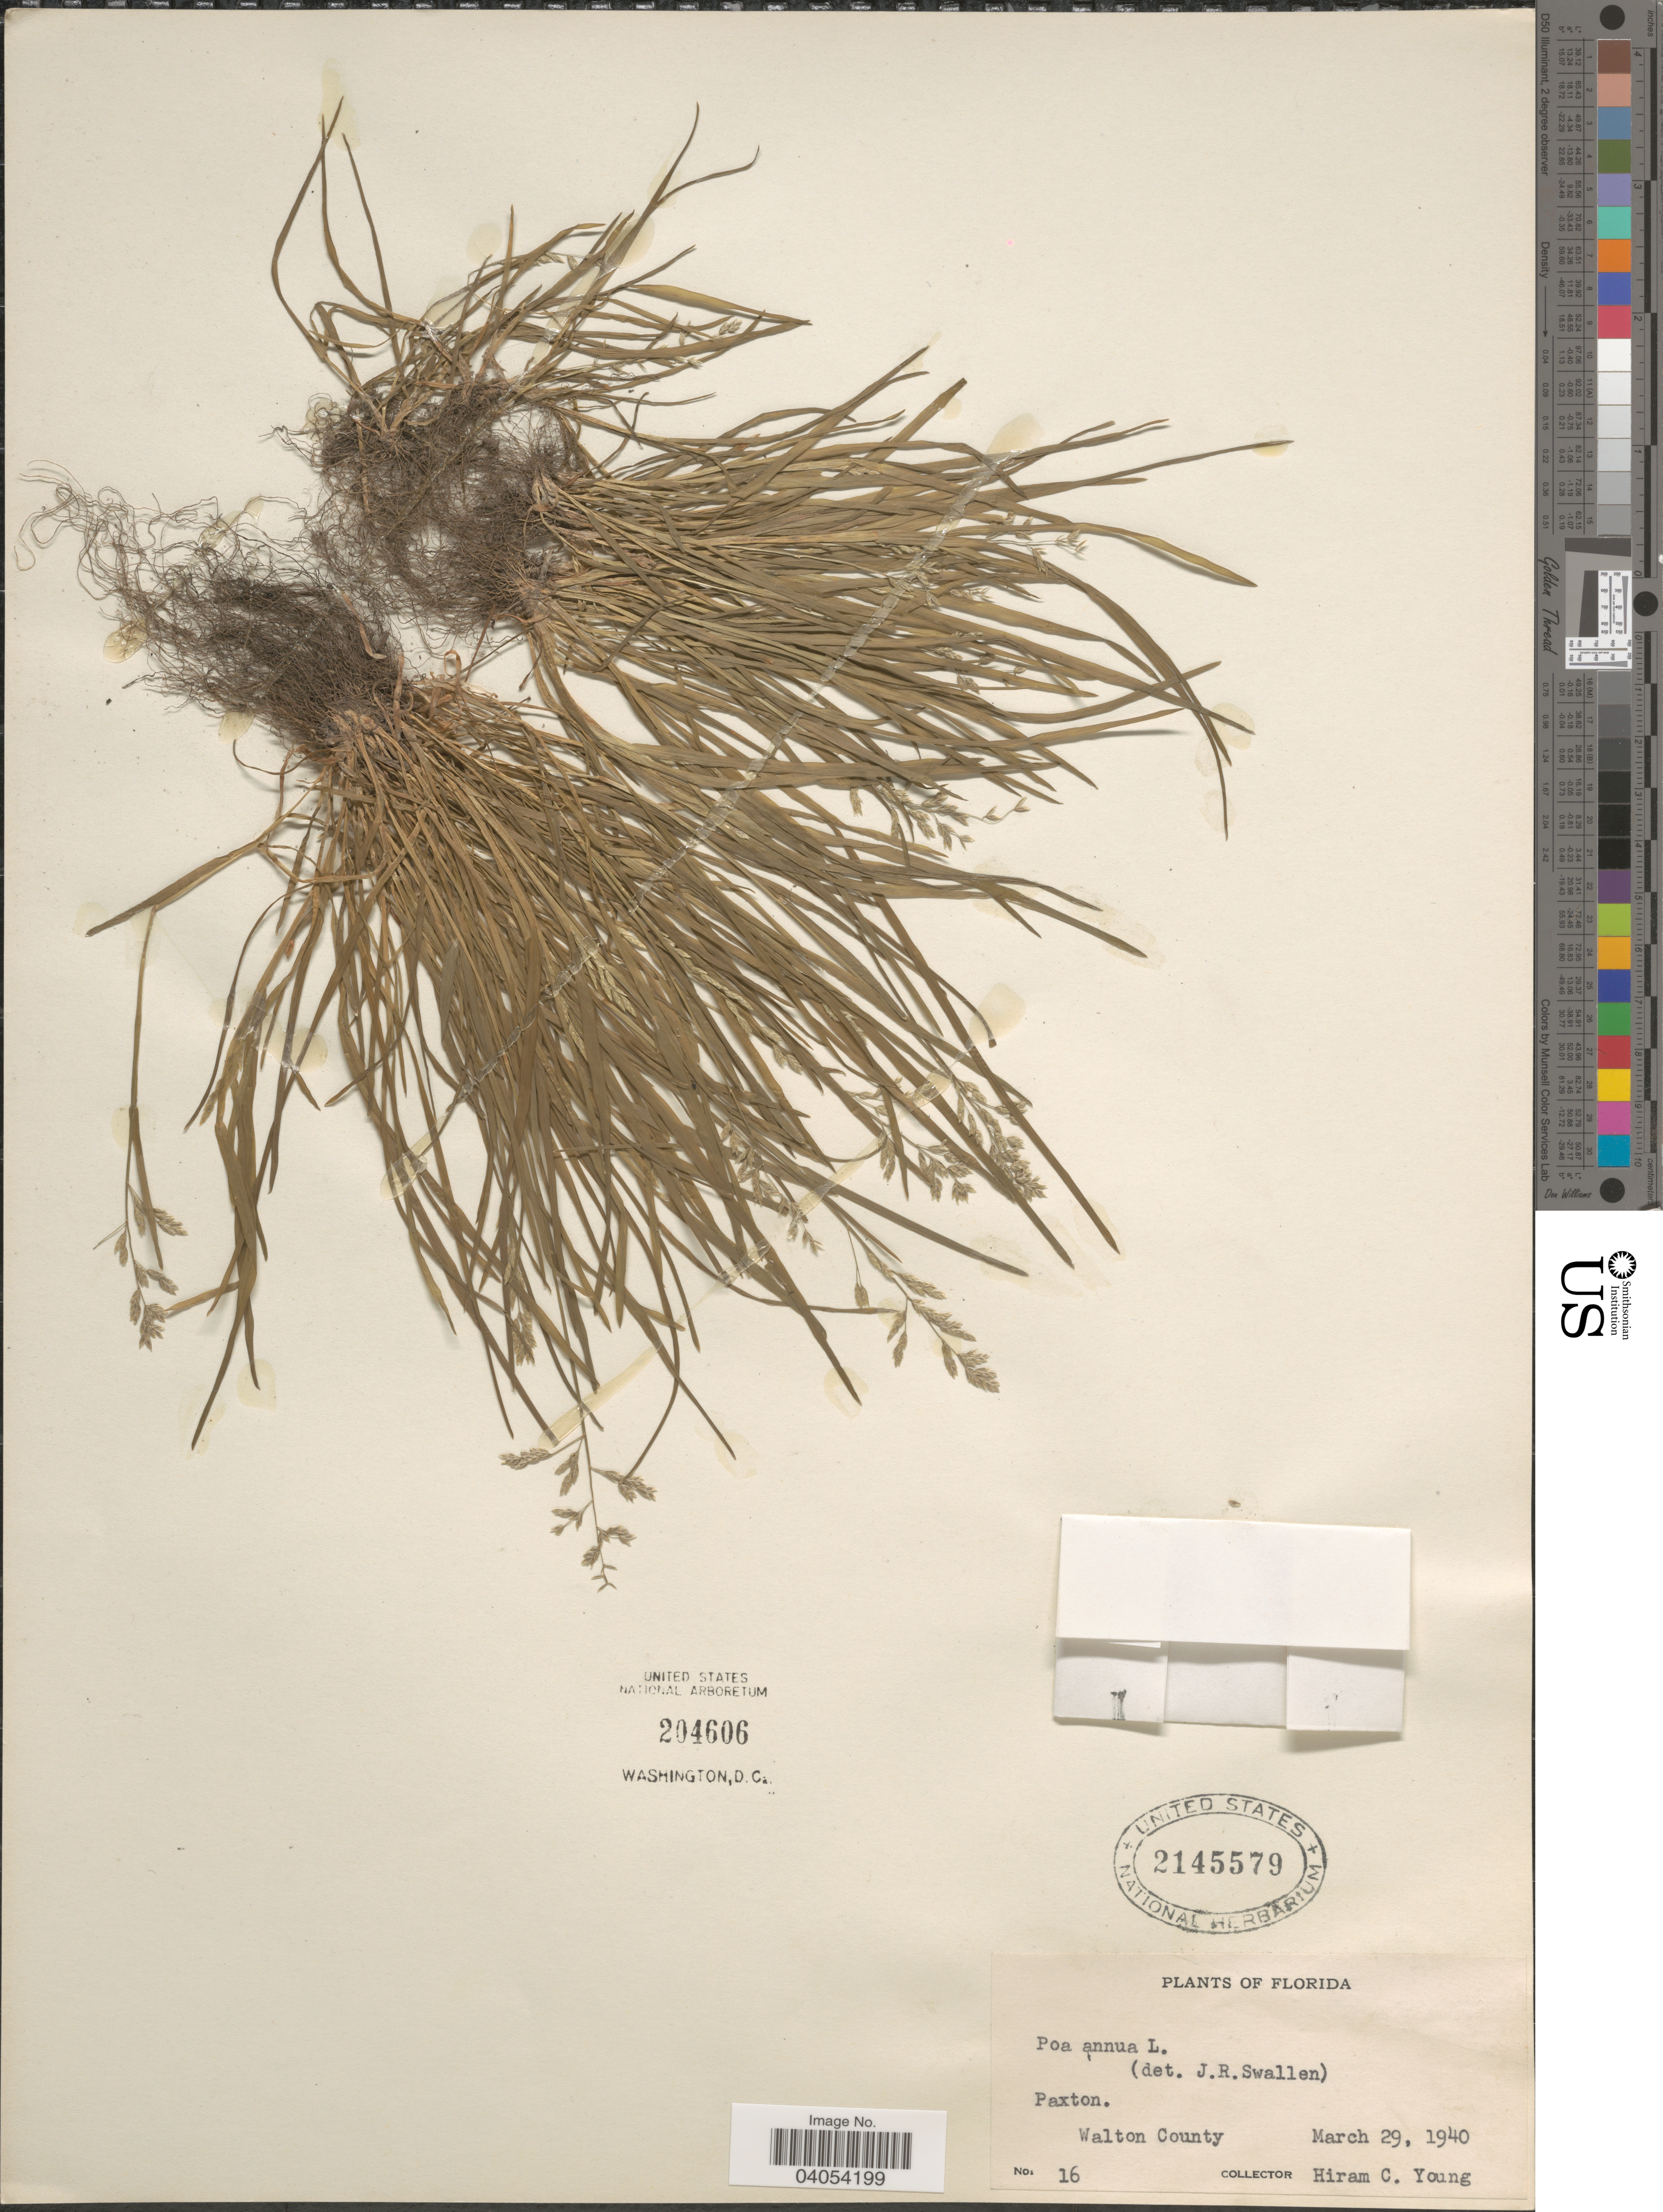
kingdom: Plantae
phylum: Tracheophyta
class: Liliopsida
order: Poales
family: Poaceae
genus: Poa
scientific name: Poa annua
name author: L.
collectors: H. Young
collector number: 16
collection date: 1940-03-29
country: United States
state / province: Florida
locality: Paxton. Walton County.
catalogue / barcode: US 2145579